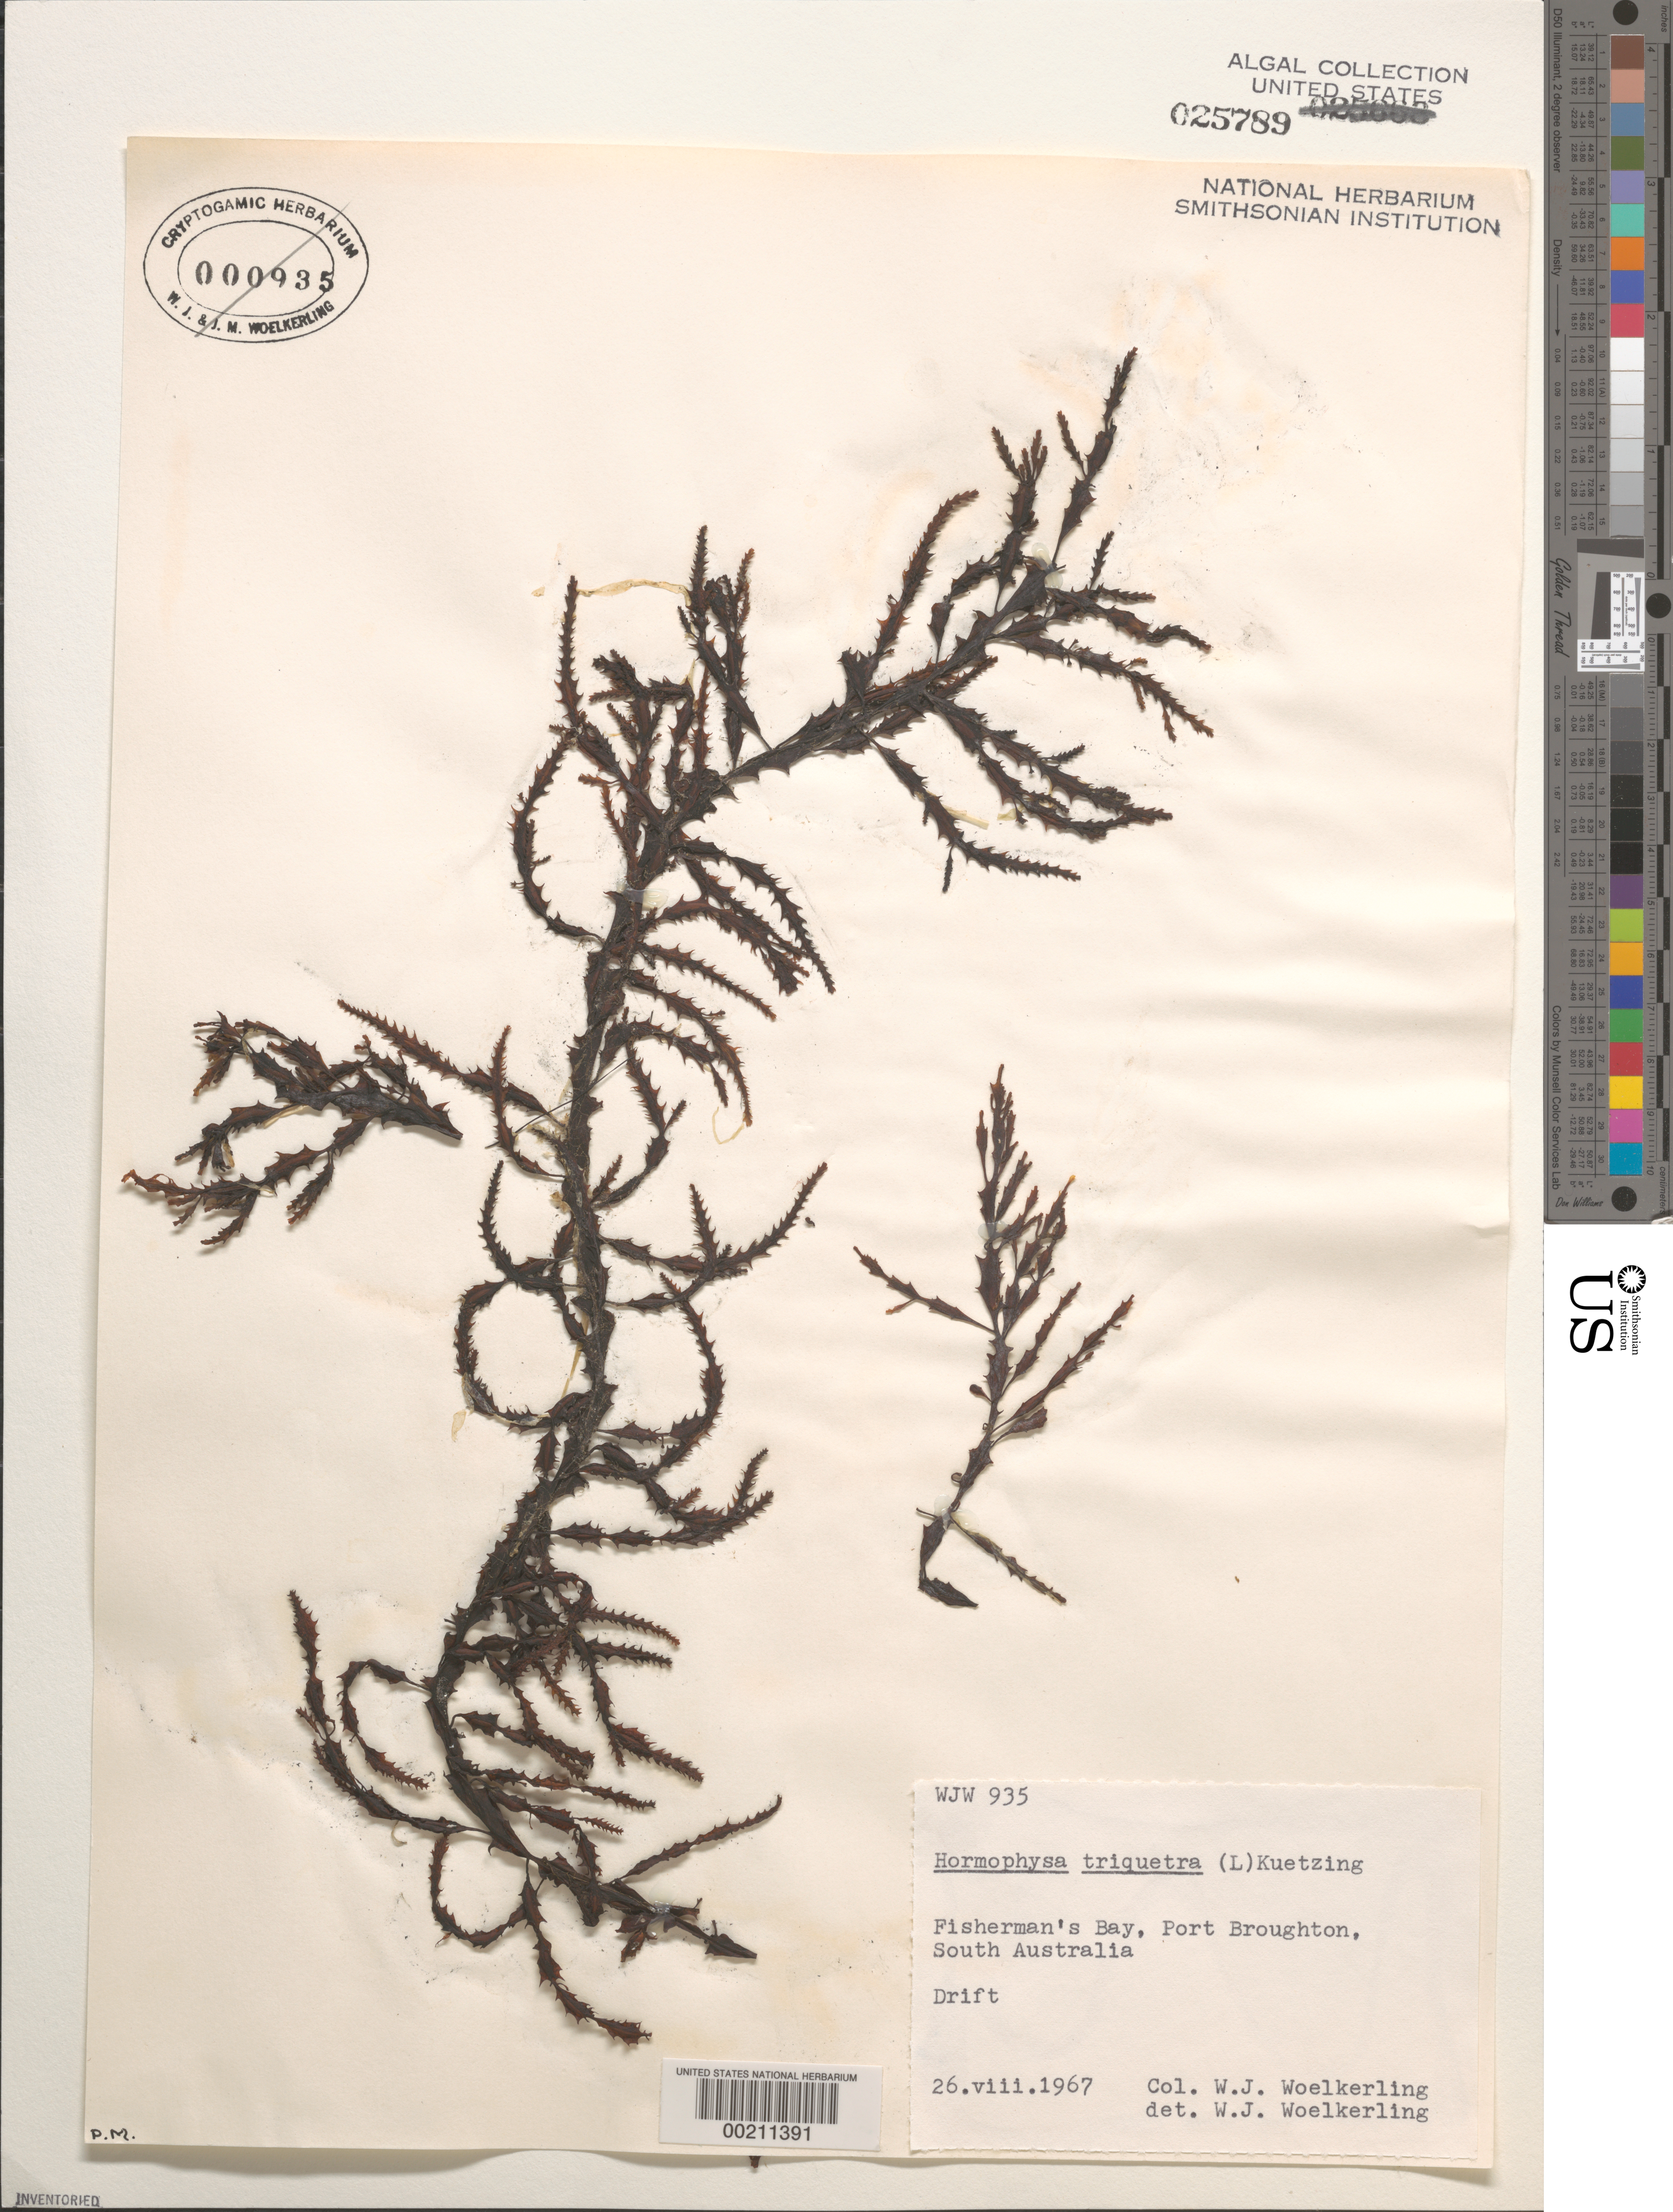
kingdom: Chromista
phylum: Ochrophyta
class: Phaeophyceae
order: Fucales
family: Sargassaceae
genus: Hormophysa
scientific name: Hormophysa cuneiformis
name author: (J.F. Gmel.) P.C. Silva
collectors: W. Woelkerling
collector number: WJW 935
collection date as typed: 26 Aug 1967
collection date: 1967-08-26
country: Australia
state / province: South Australia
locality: Fisherman's bay, port broughton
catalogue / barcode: US 25789